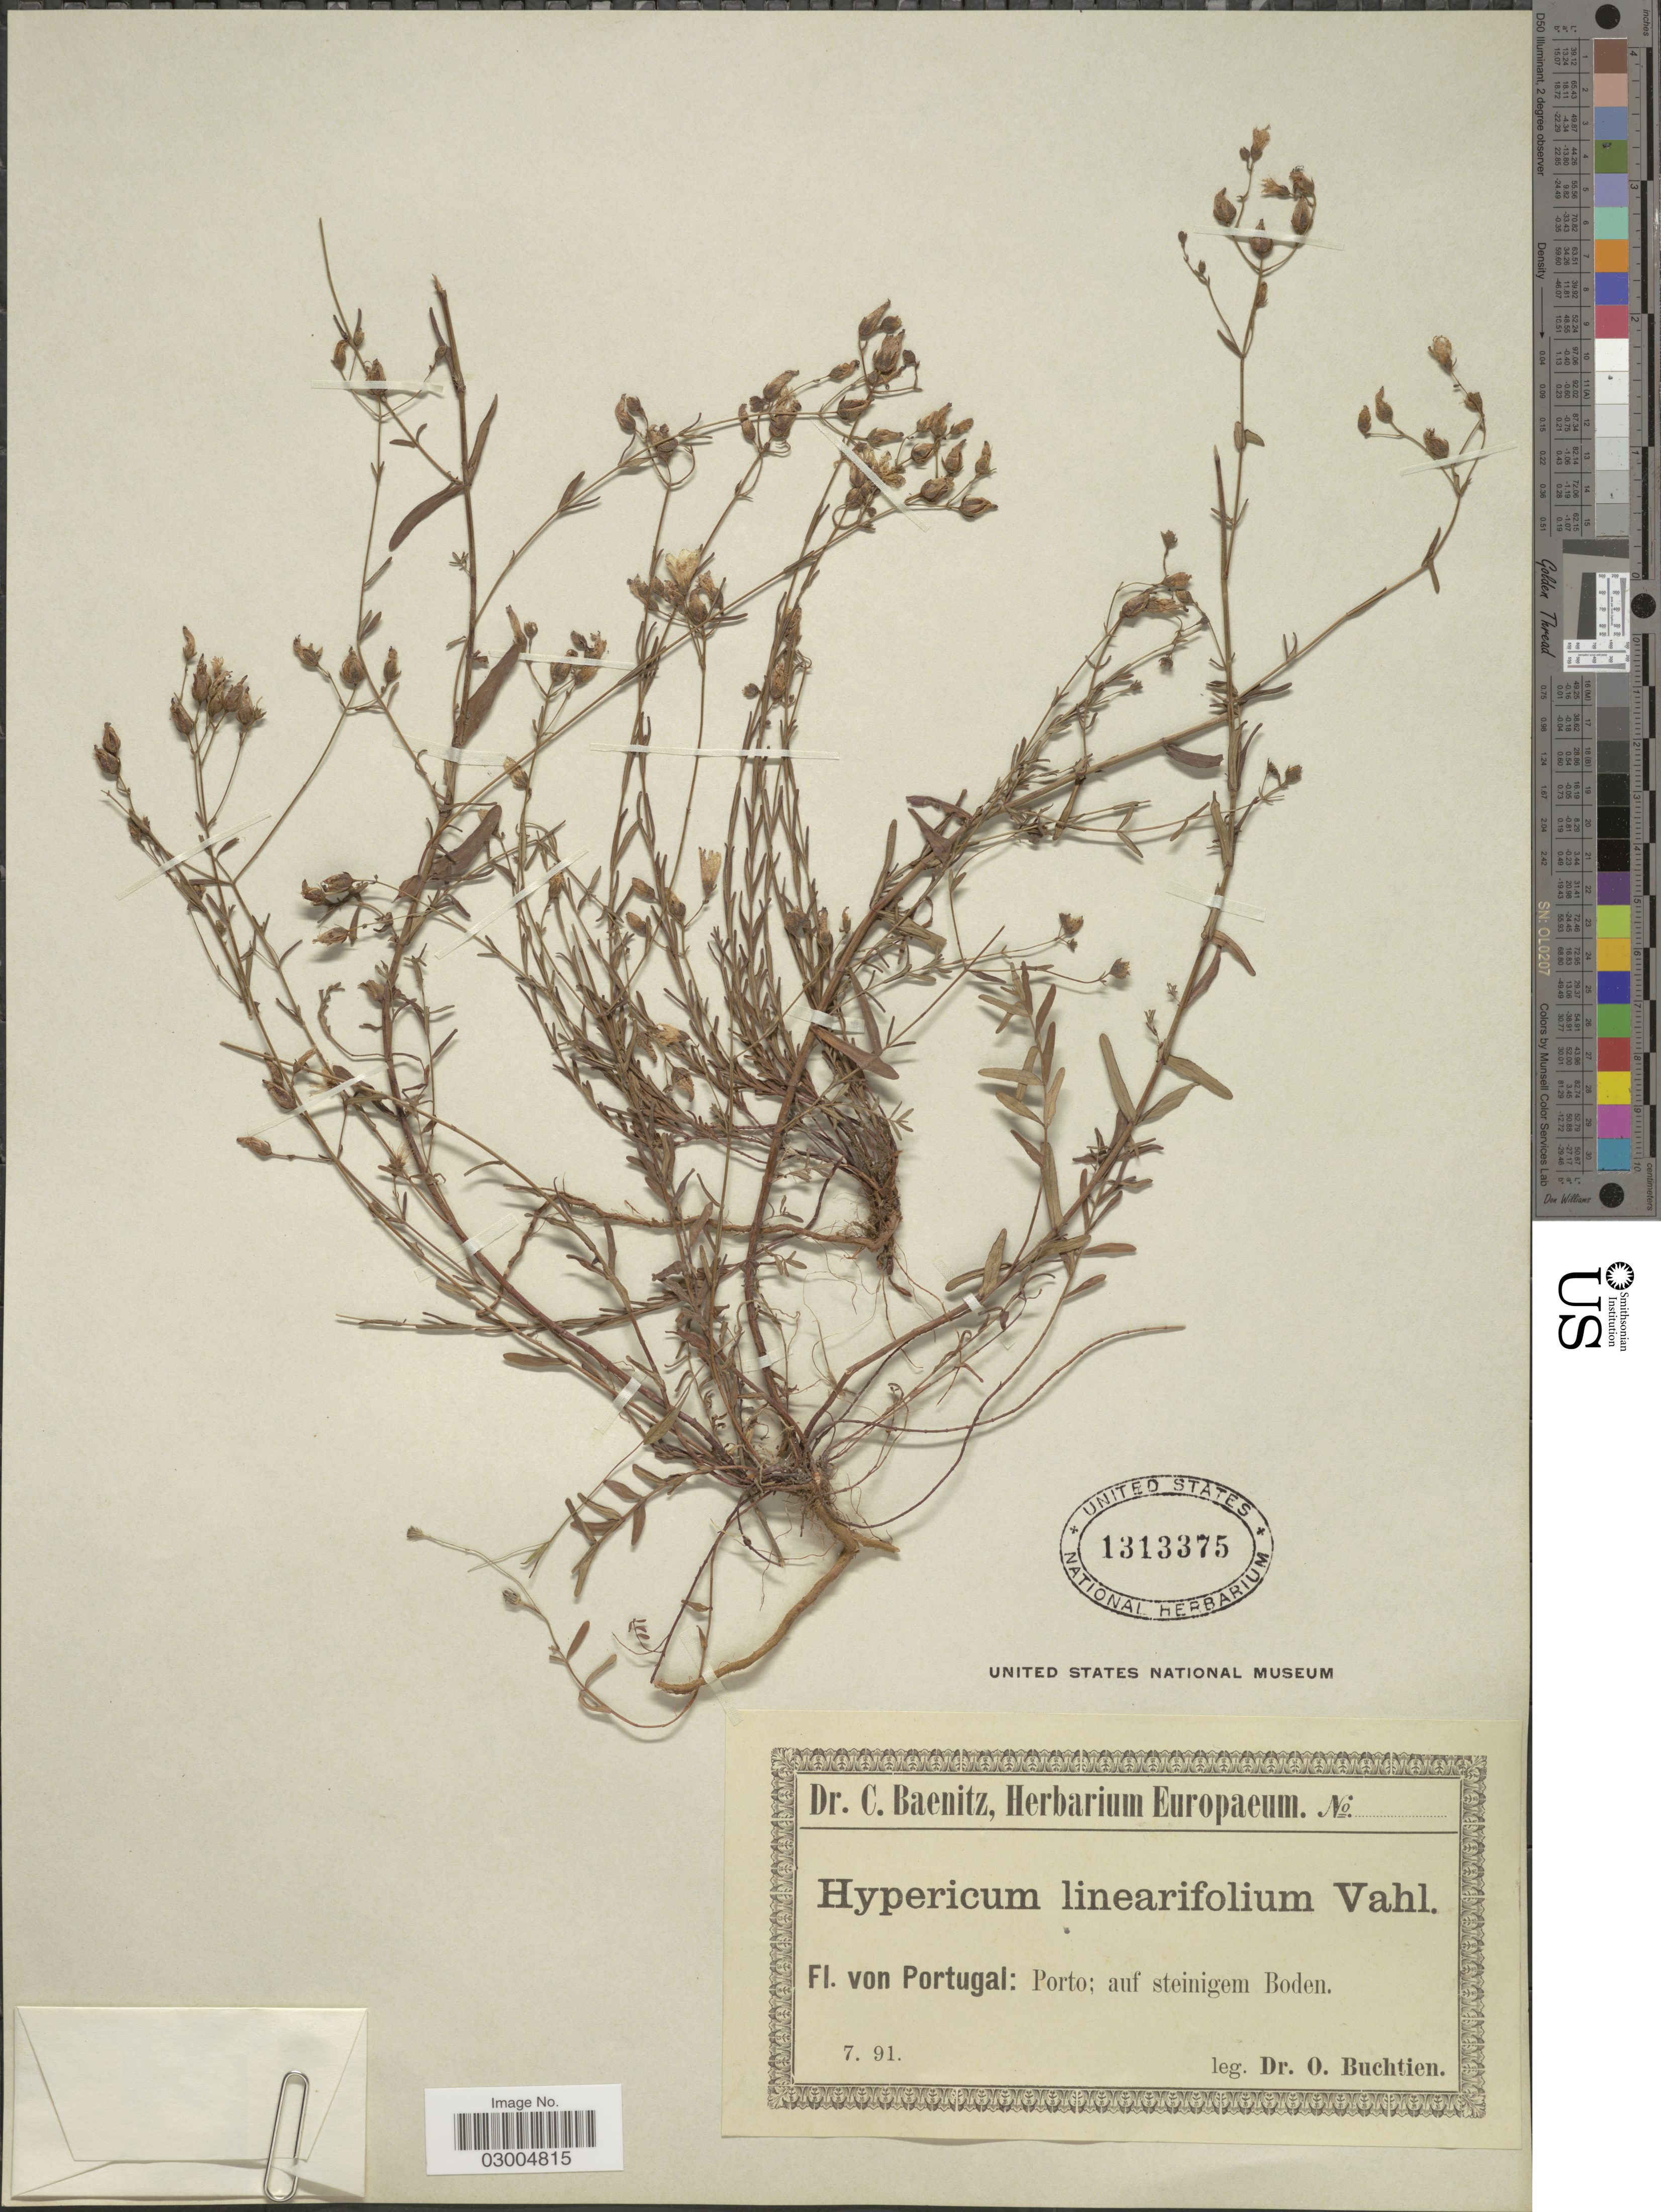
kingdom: Plantae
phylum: Tracheophyta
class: Magnoliopsida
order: Malpighiales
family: Hypericaceae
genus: Hypericum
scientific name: Hypericum linearifolium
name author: Willd.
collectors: O. Buchtien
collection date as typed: Transcribed d/m/y: /7/91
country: Portugal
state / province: Porto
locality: Auf steinigem Boden.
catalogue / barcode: US 1313375